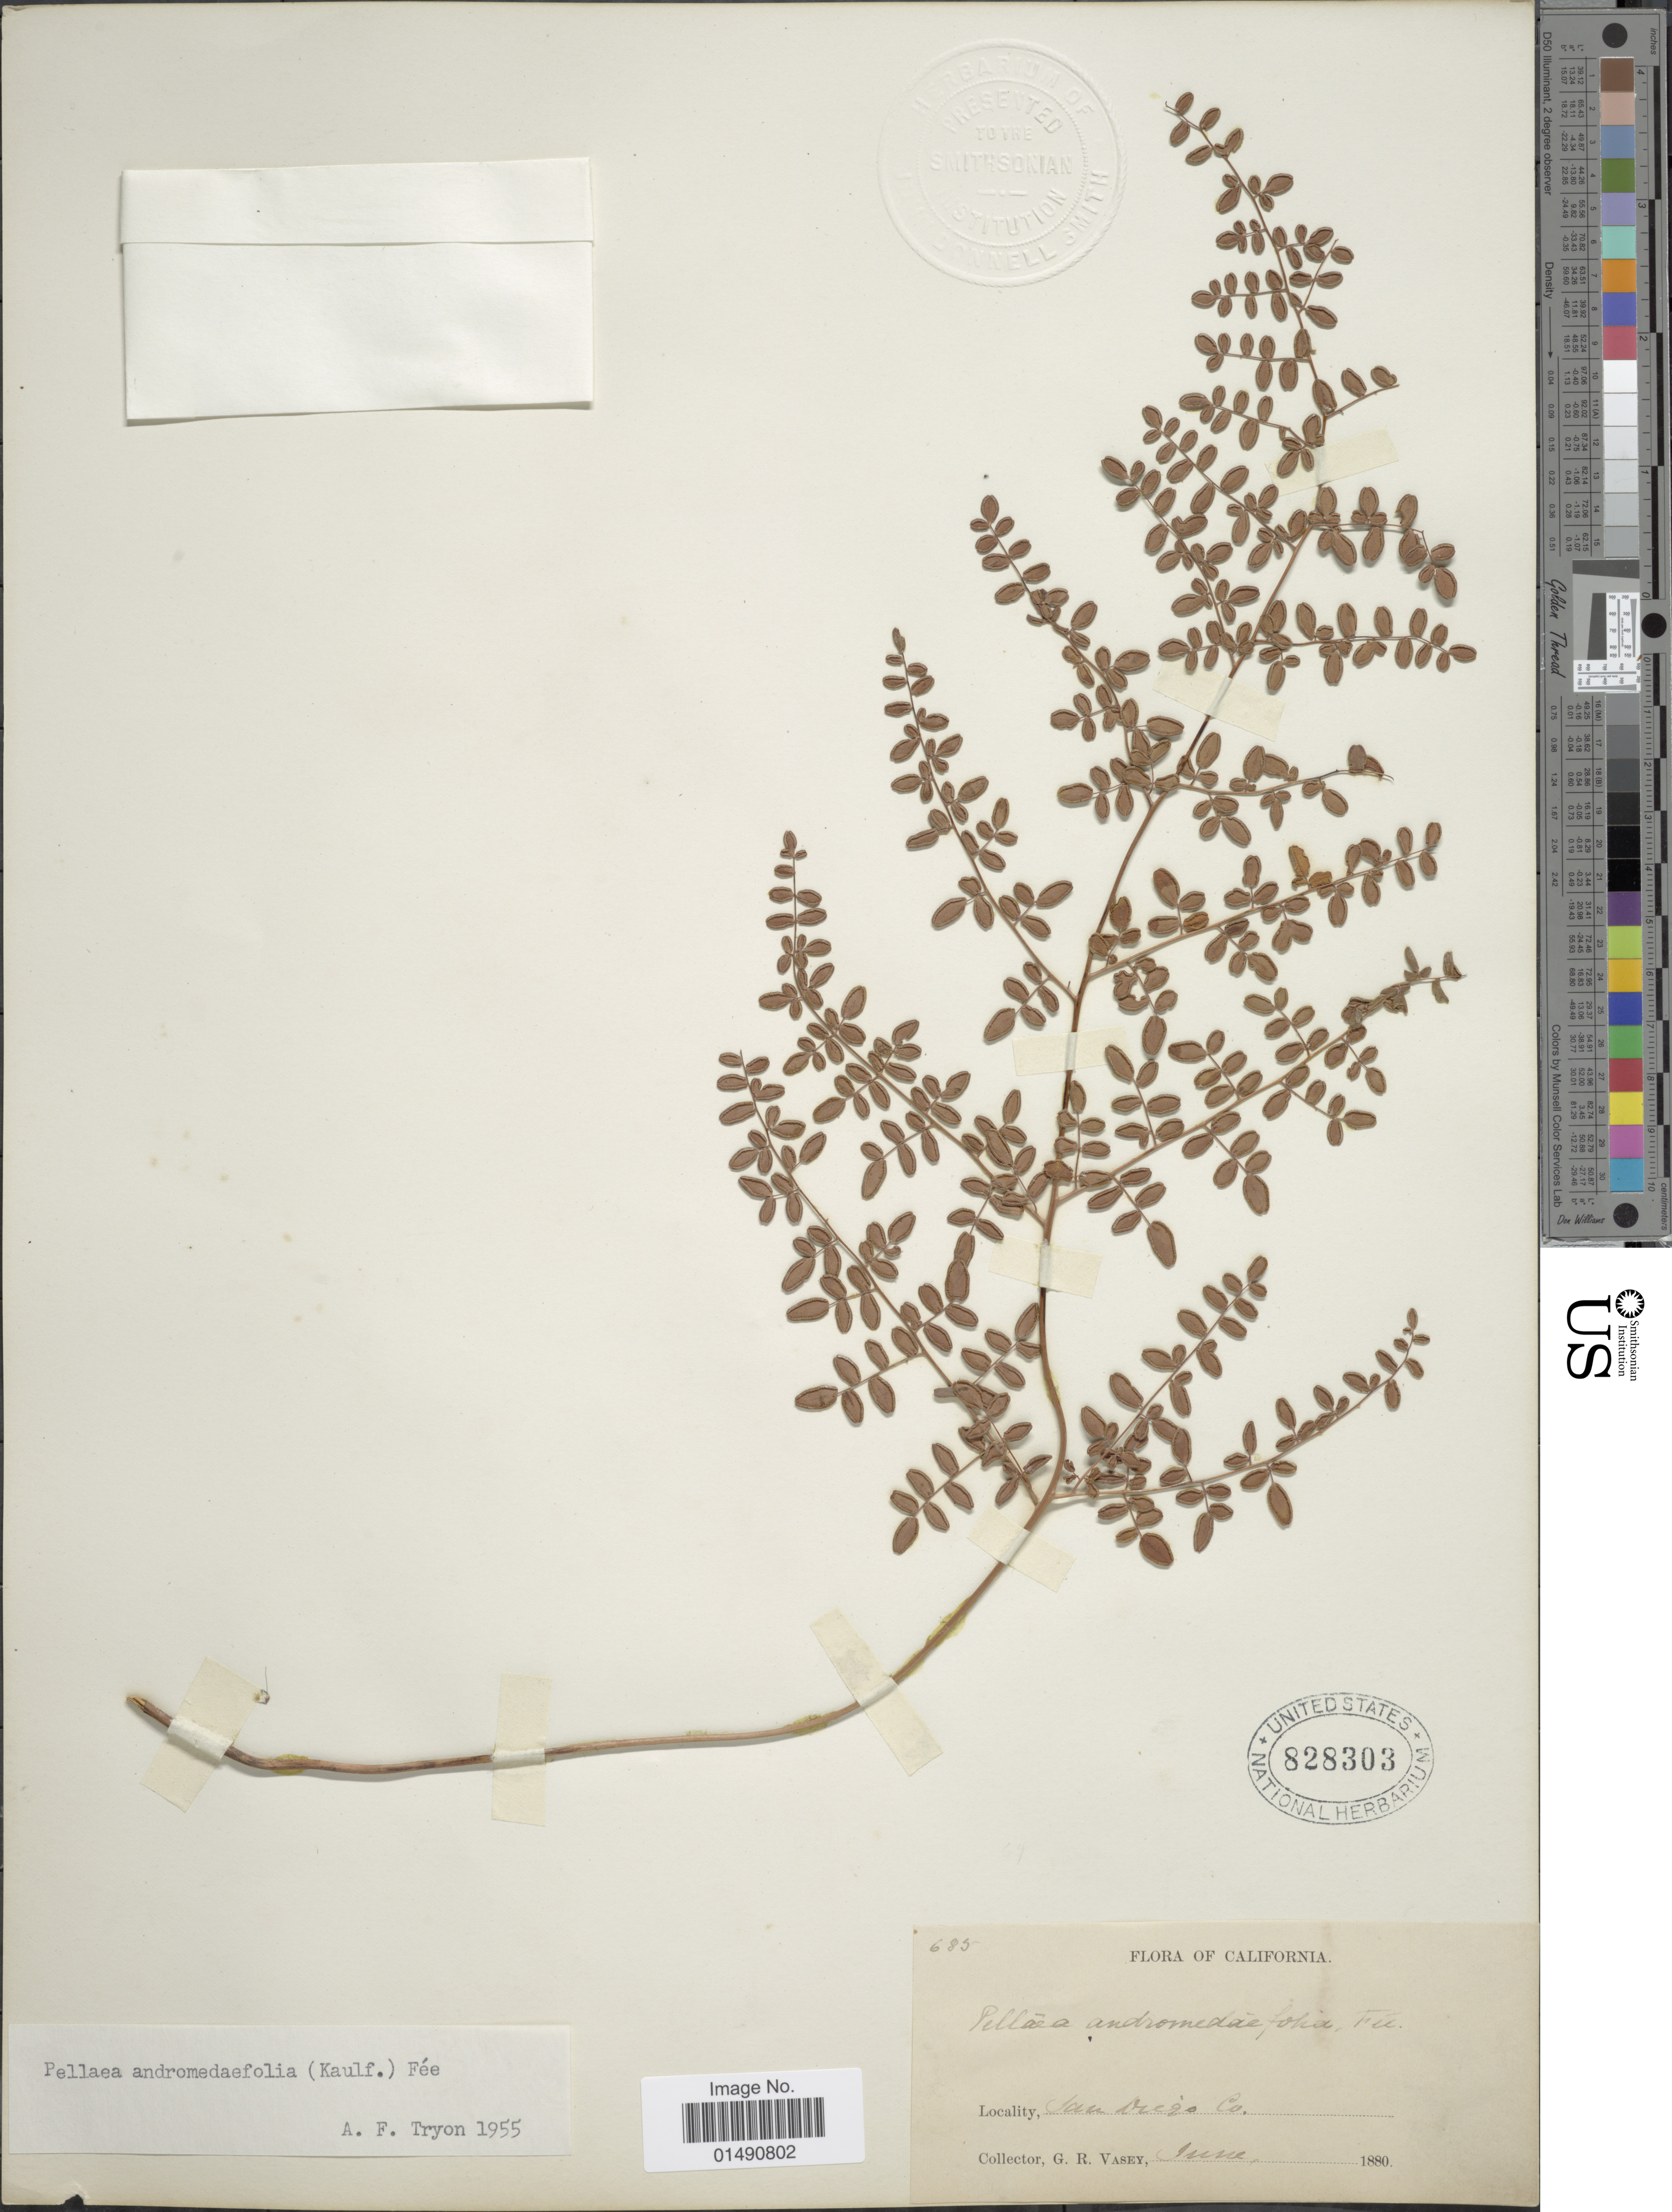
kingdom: Plantae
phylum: Tracheophyta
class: Polypodiopsida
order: Polypodiales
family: Pteridaceae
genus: Pellaea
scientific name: Pellaea andromedifolia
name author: (Kaulf.) Fée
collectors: G. R. Vasey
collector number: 682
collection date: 1880-06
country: United States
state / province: California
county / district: San Diego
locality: San Diego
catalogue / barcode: US 828303